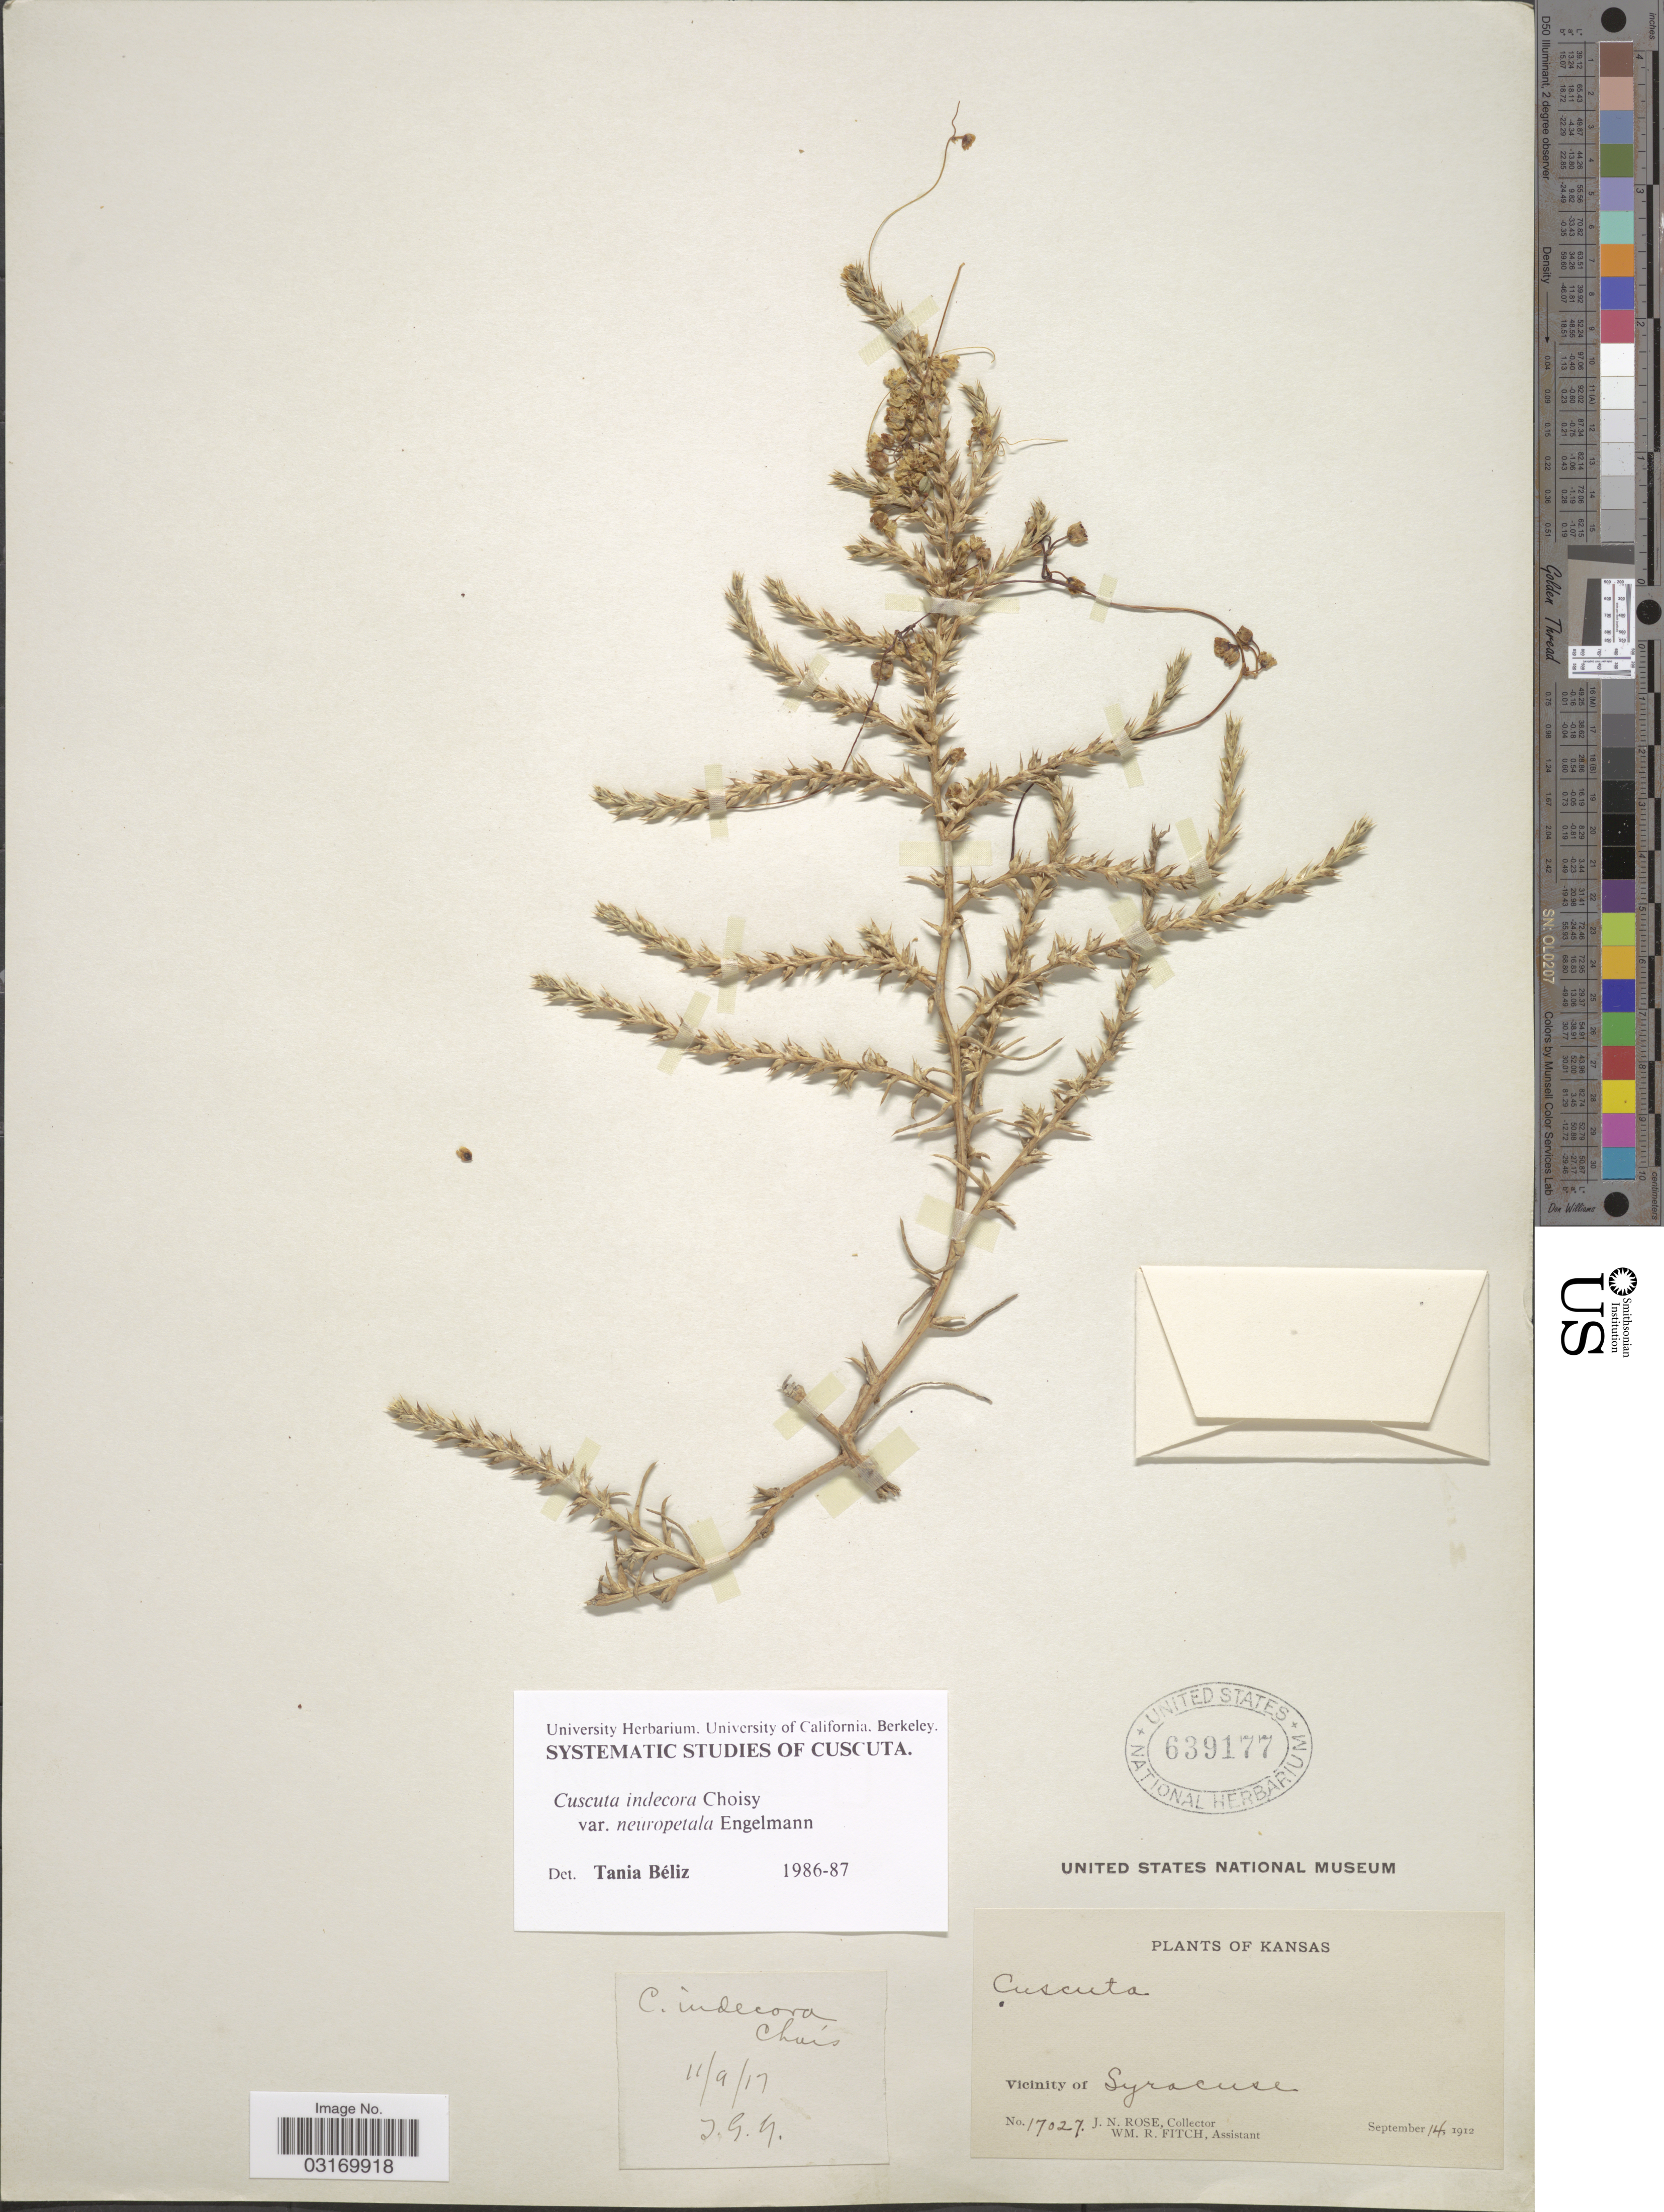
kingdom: Plantae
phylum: Tracheophyta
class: Magnoliopsida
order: Solanales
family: Convolvulaceae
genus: Cuscuta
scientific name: Cuscuta indecora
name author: Choisy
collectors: J. N. Rose & W. R. Fitch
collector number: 17027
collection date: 1912-09-14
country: United States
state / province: Kansas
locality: Vicinity of Syracuse.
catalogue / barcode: US 639177